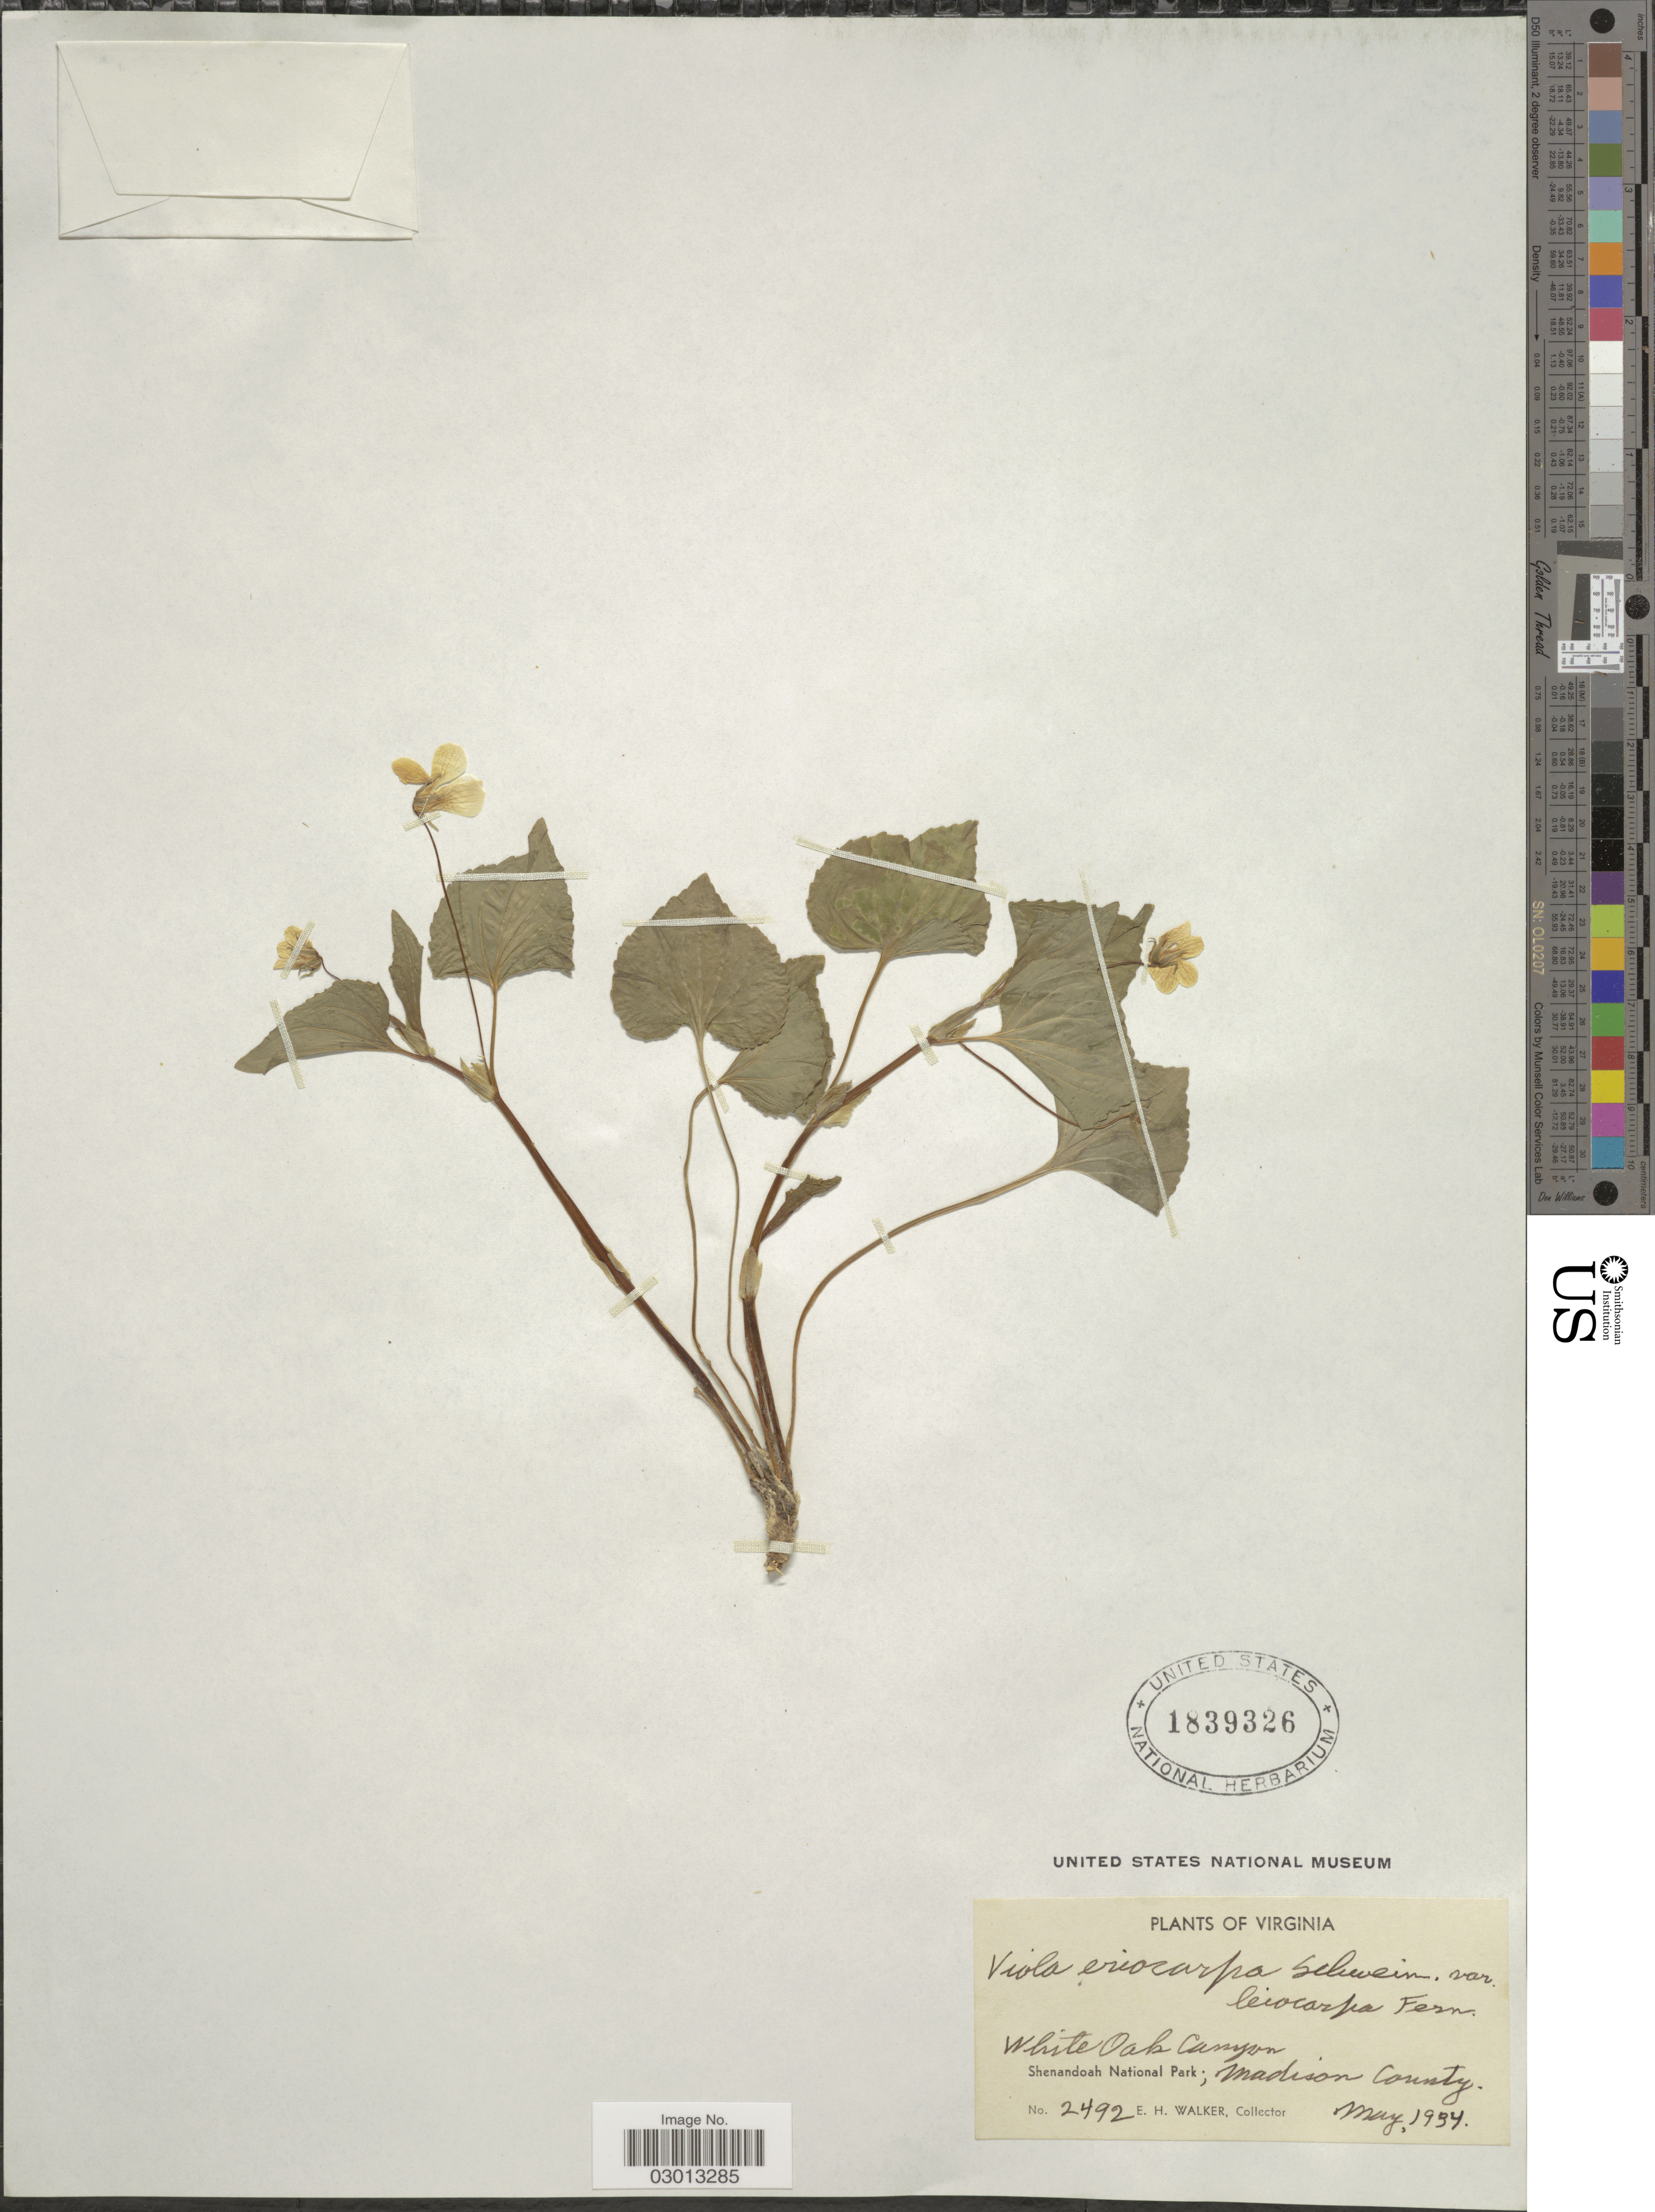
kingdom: Plantae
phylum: Tracheophyta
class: Magnoliopsida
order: Malpighiales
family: Violaceae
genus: Viola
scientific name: Viola pensylvanica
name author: Michx.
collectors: E. H. Walker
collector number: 2492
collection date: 1934-05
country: United States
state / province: Virginia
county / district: Madison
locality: White Oak Canyon. Shenandoah National Park; Madison County.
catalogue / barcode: US 1839326